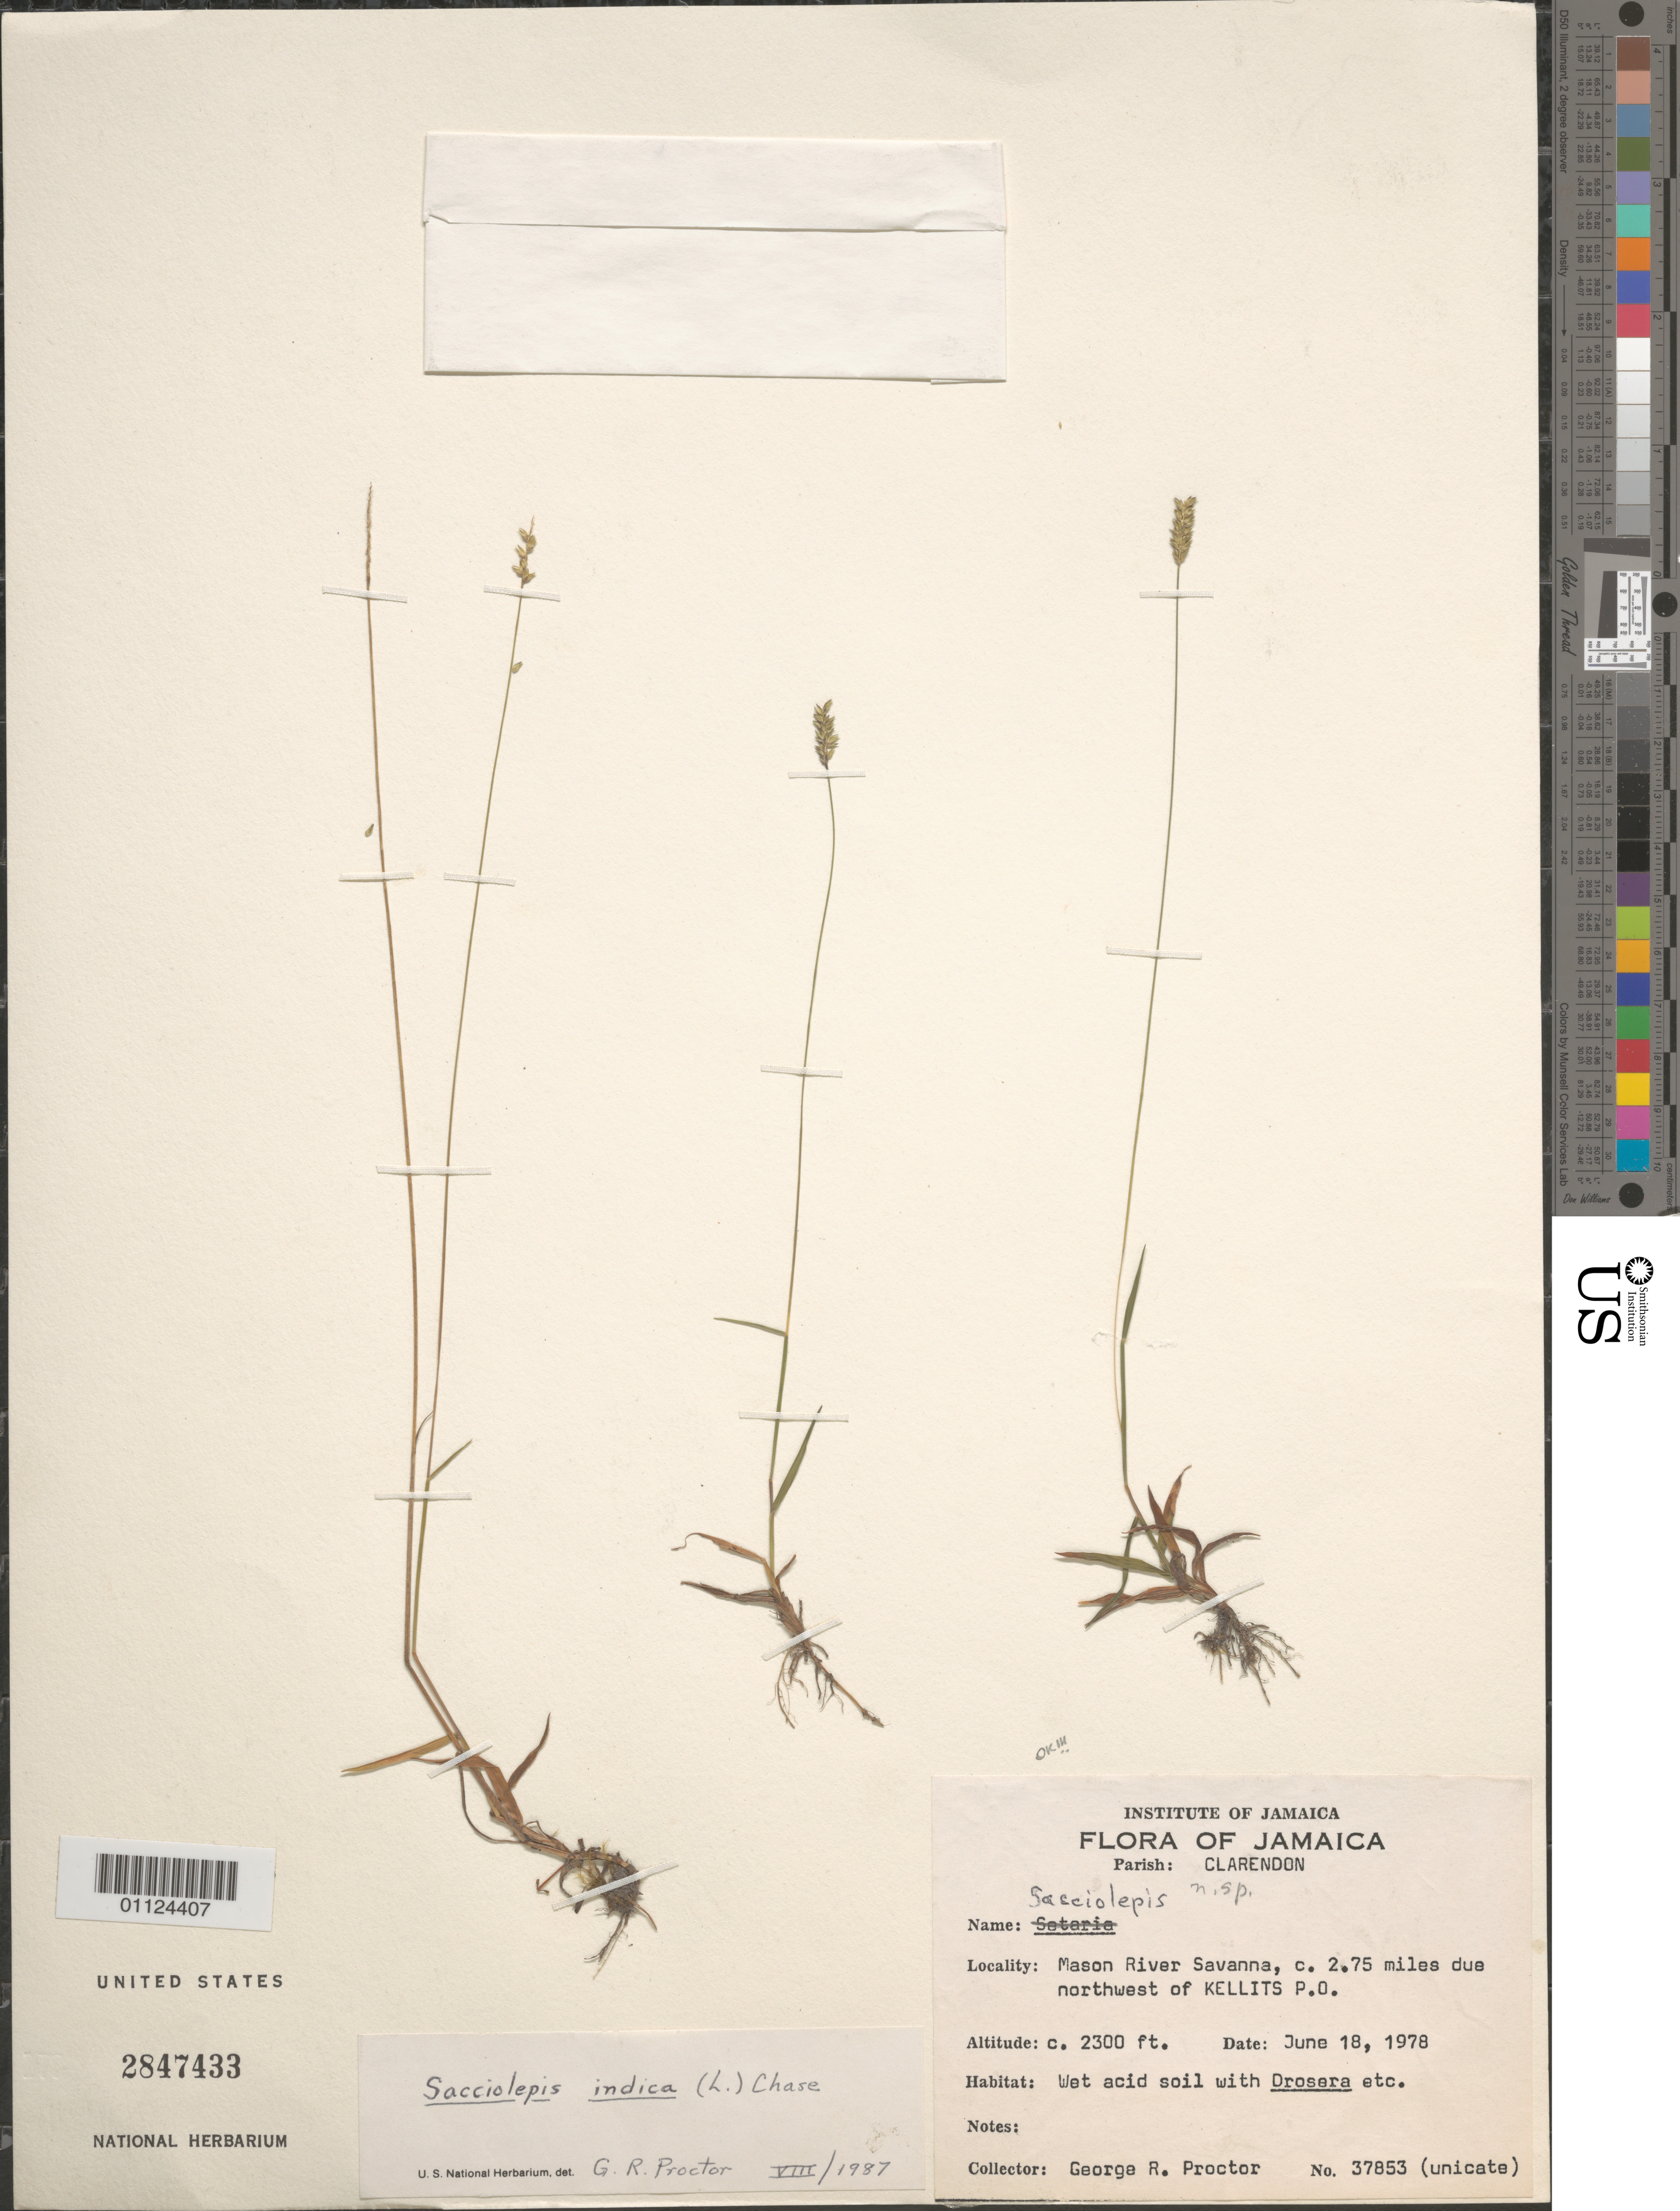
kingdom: Plantae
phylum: Tracheophyta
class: Liliopsida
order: Poales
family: Poaceae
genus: Sacciolepis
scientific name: Sacciolepis indica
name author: (L.) Chase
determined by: Proctor, G. R.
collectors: G. R. Proctor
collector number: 37853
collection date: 1978-06-18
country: Jamaica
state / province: Clarendon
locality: Mason River Savanna, about 2.75 miles due NW of Kellits P.O.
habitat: Wet acid soil with Drossera etc.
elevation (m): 701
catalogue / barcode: US 2847433